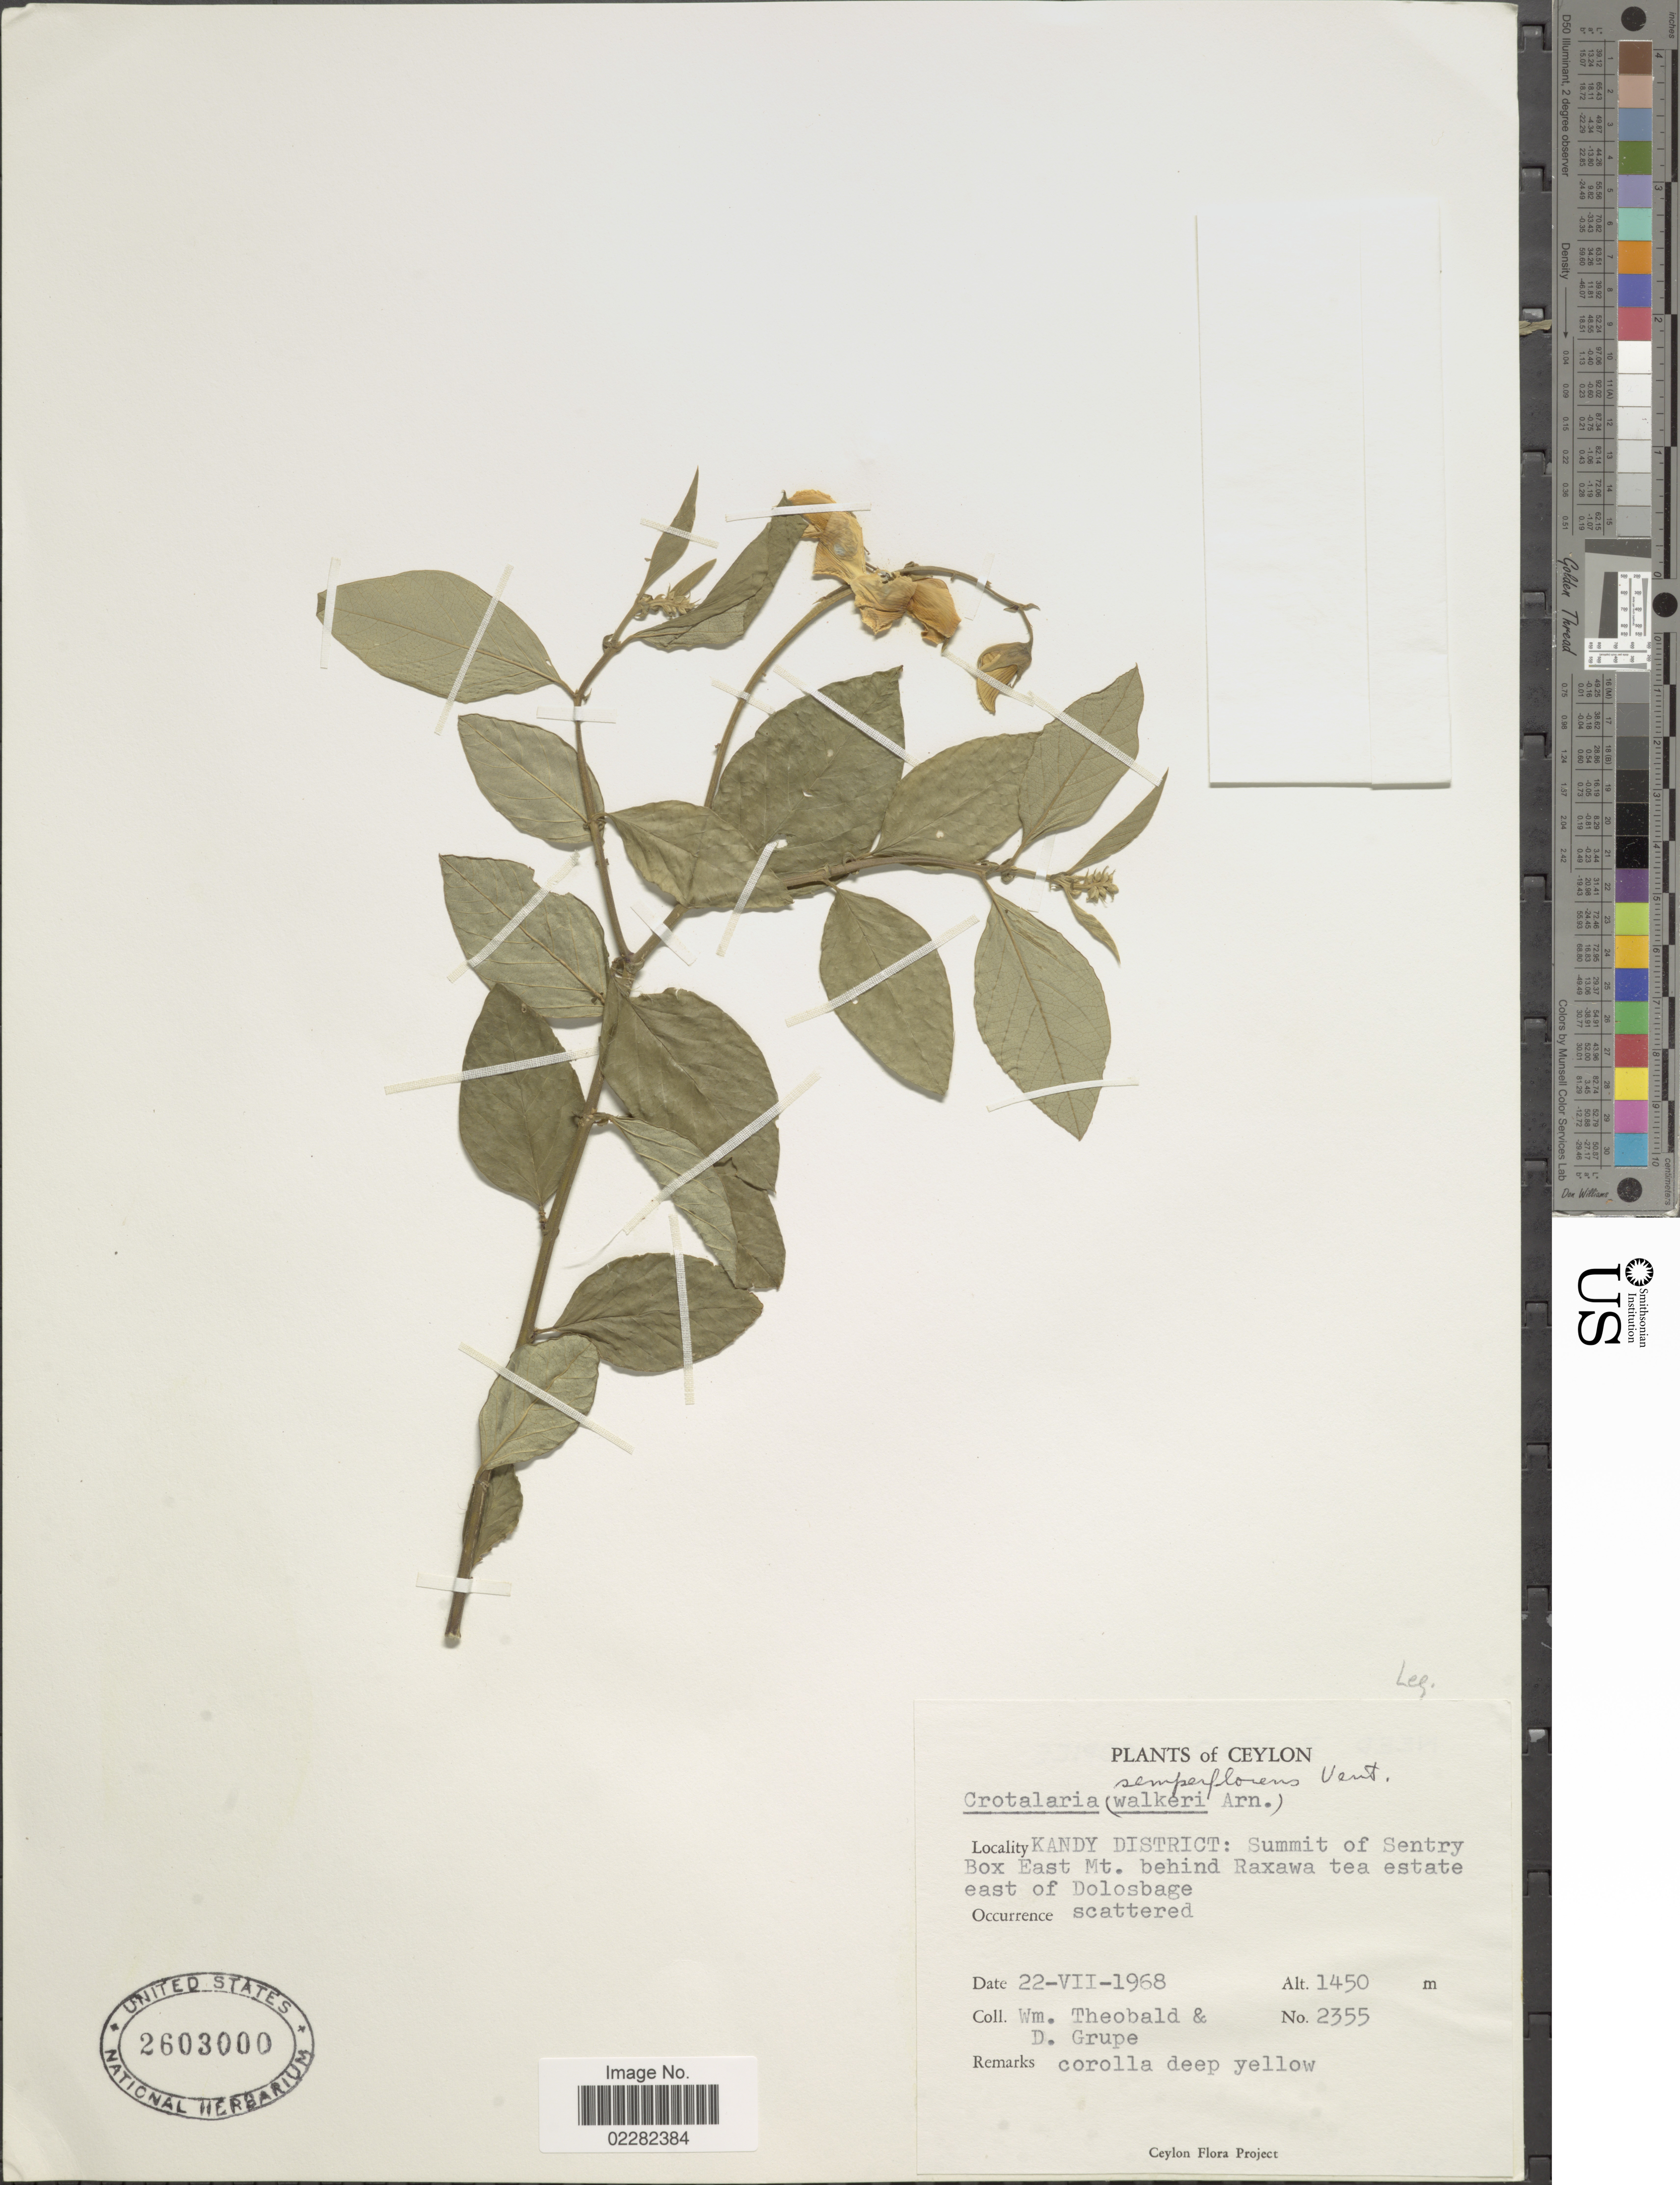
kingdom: Plantae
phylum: Tracheophyta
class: Magnoliopsida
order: Fabales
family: Fabaceae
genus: Crotalaria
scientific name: Crotalaria walkeri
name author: Arn.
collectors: W. Theobald & D. Grupe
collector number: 2355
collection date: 1968-07-22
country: Sri Lanka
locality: Ceylon, Kandy District: Summit of Sentry Box East Mt. behind Raxawa tea estate east of Dolosbage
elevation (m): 1450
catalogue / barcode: US 2603000